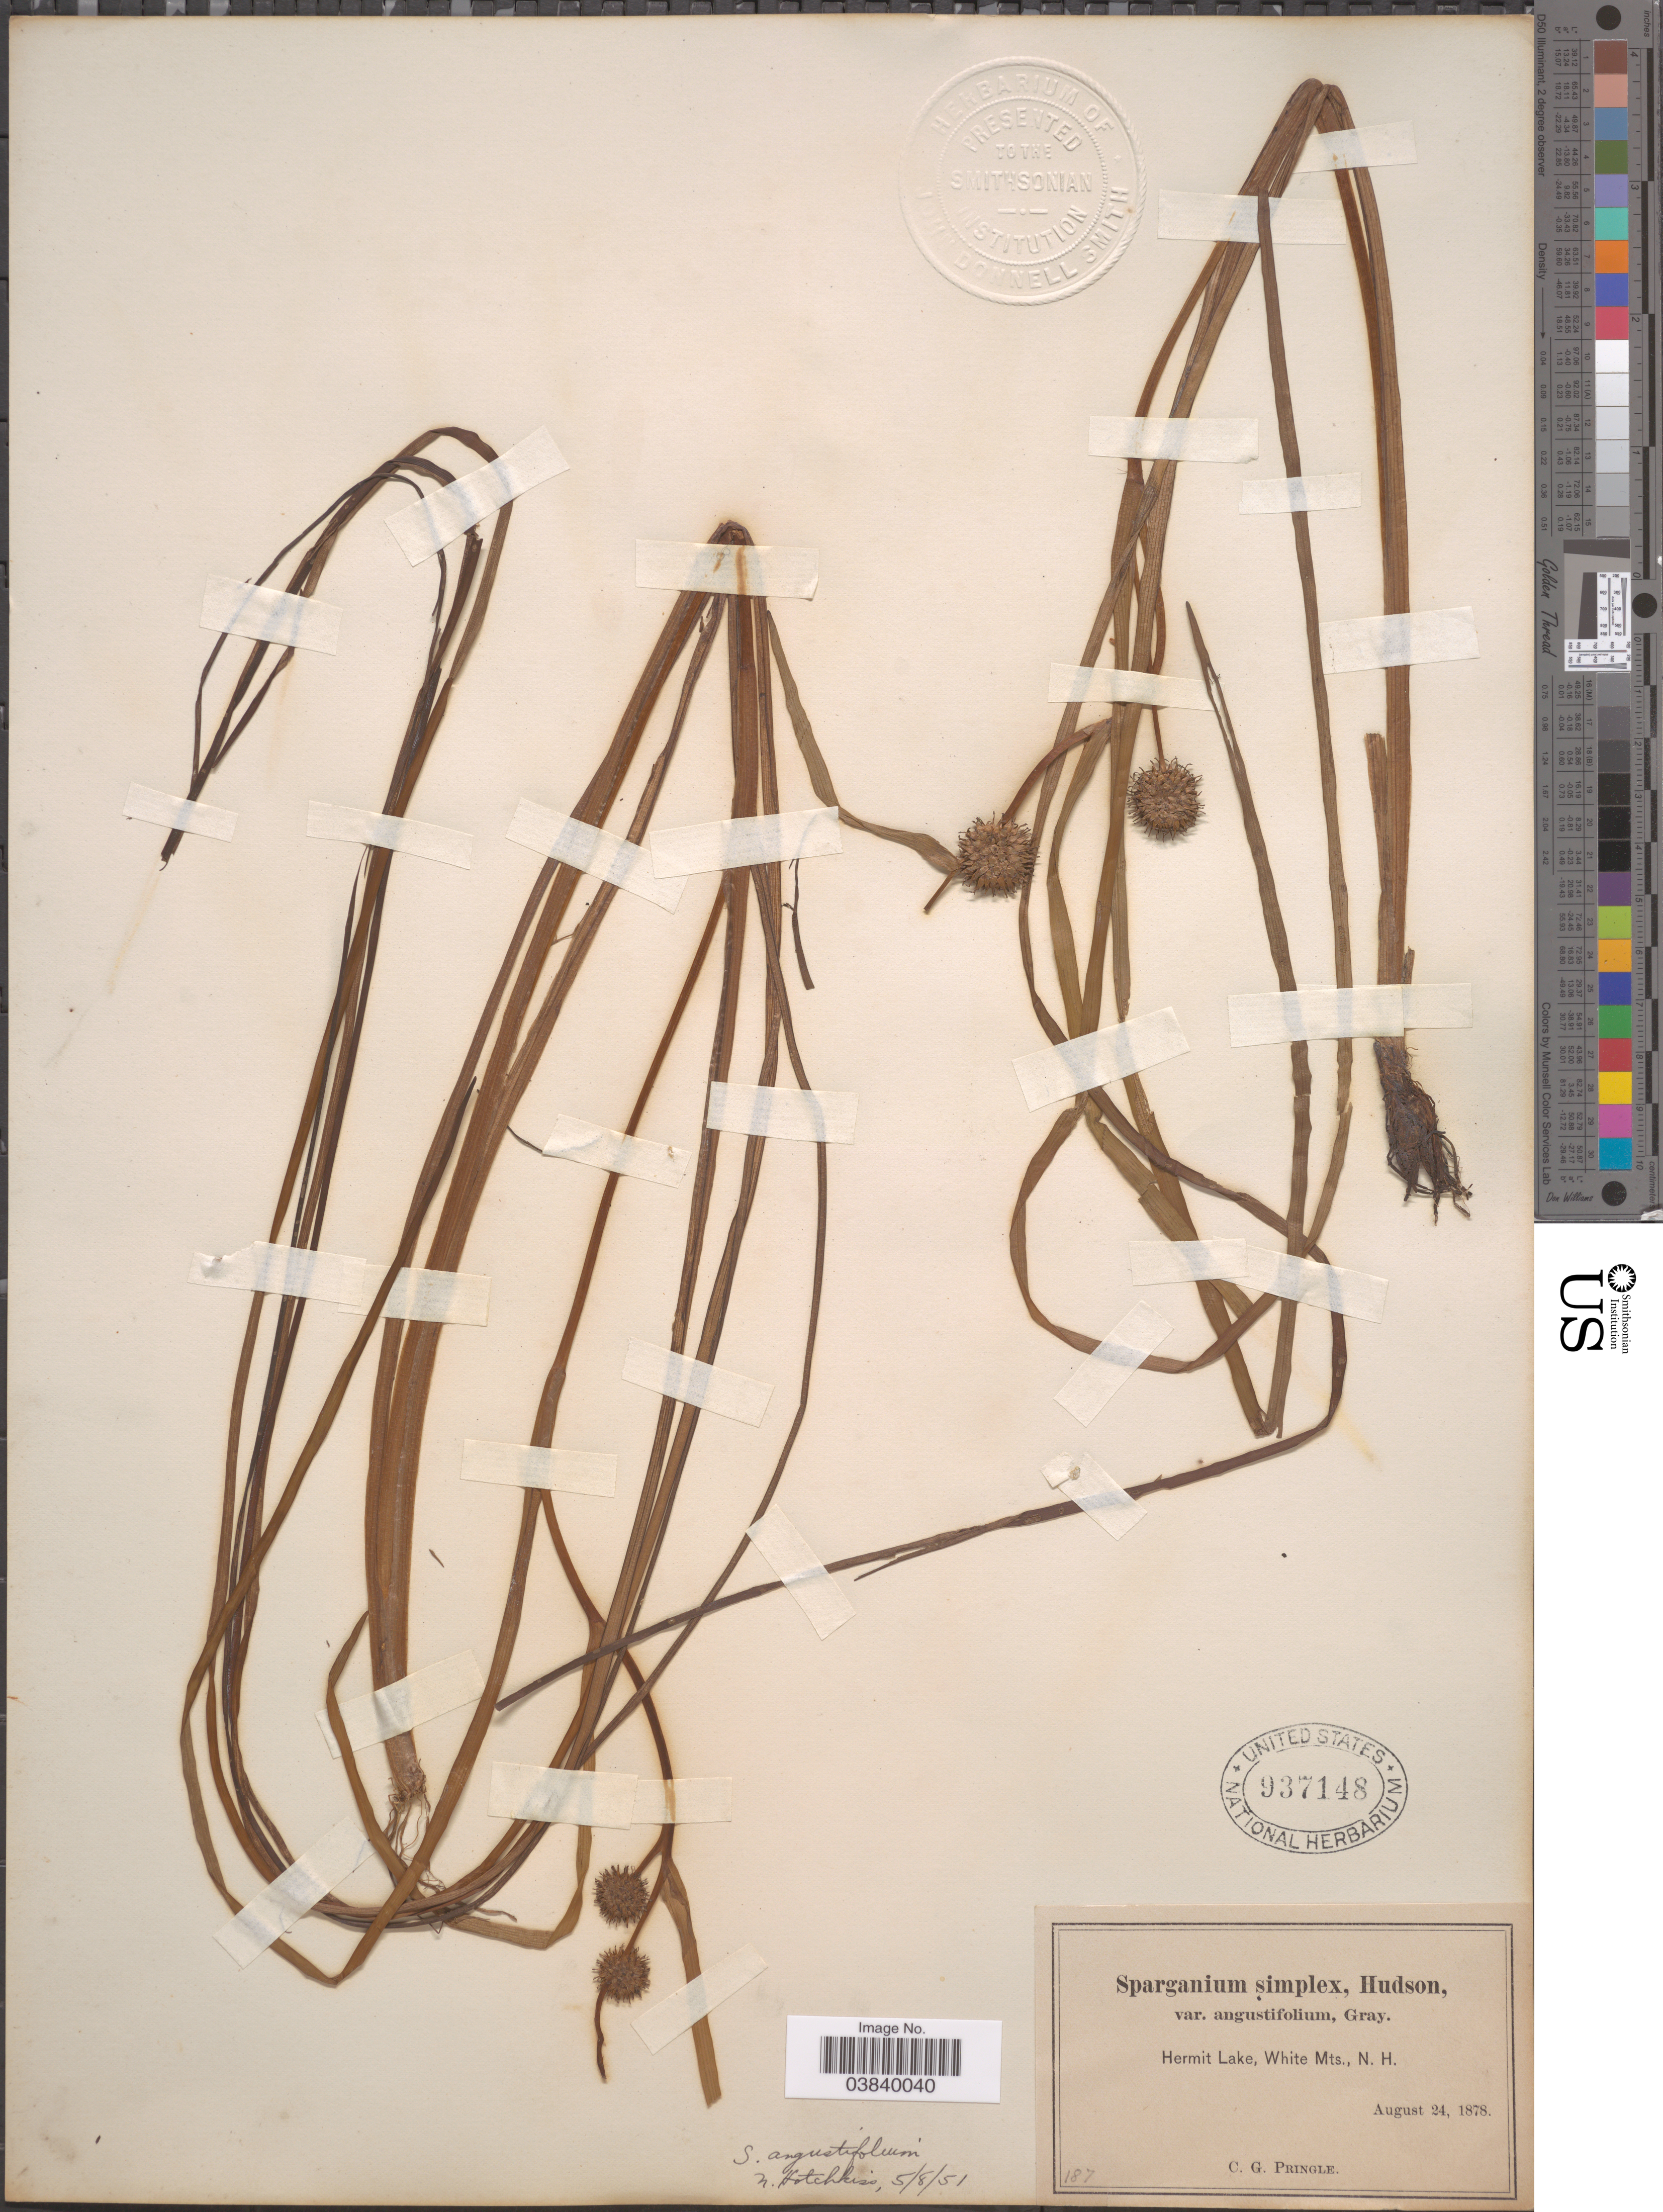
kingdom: Plantae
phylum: Tracheophyta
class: Liliopsida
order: Poales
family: Typhaceae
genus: Sparganium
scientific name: Sparganium angustifolium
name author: Michx.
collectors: C. G. Pringle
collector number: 187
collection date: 1878-08-24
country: United States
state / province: New Hampshire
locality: Hermit Lake, White Mts.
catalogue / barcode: US 937148